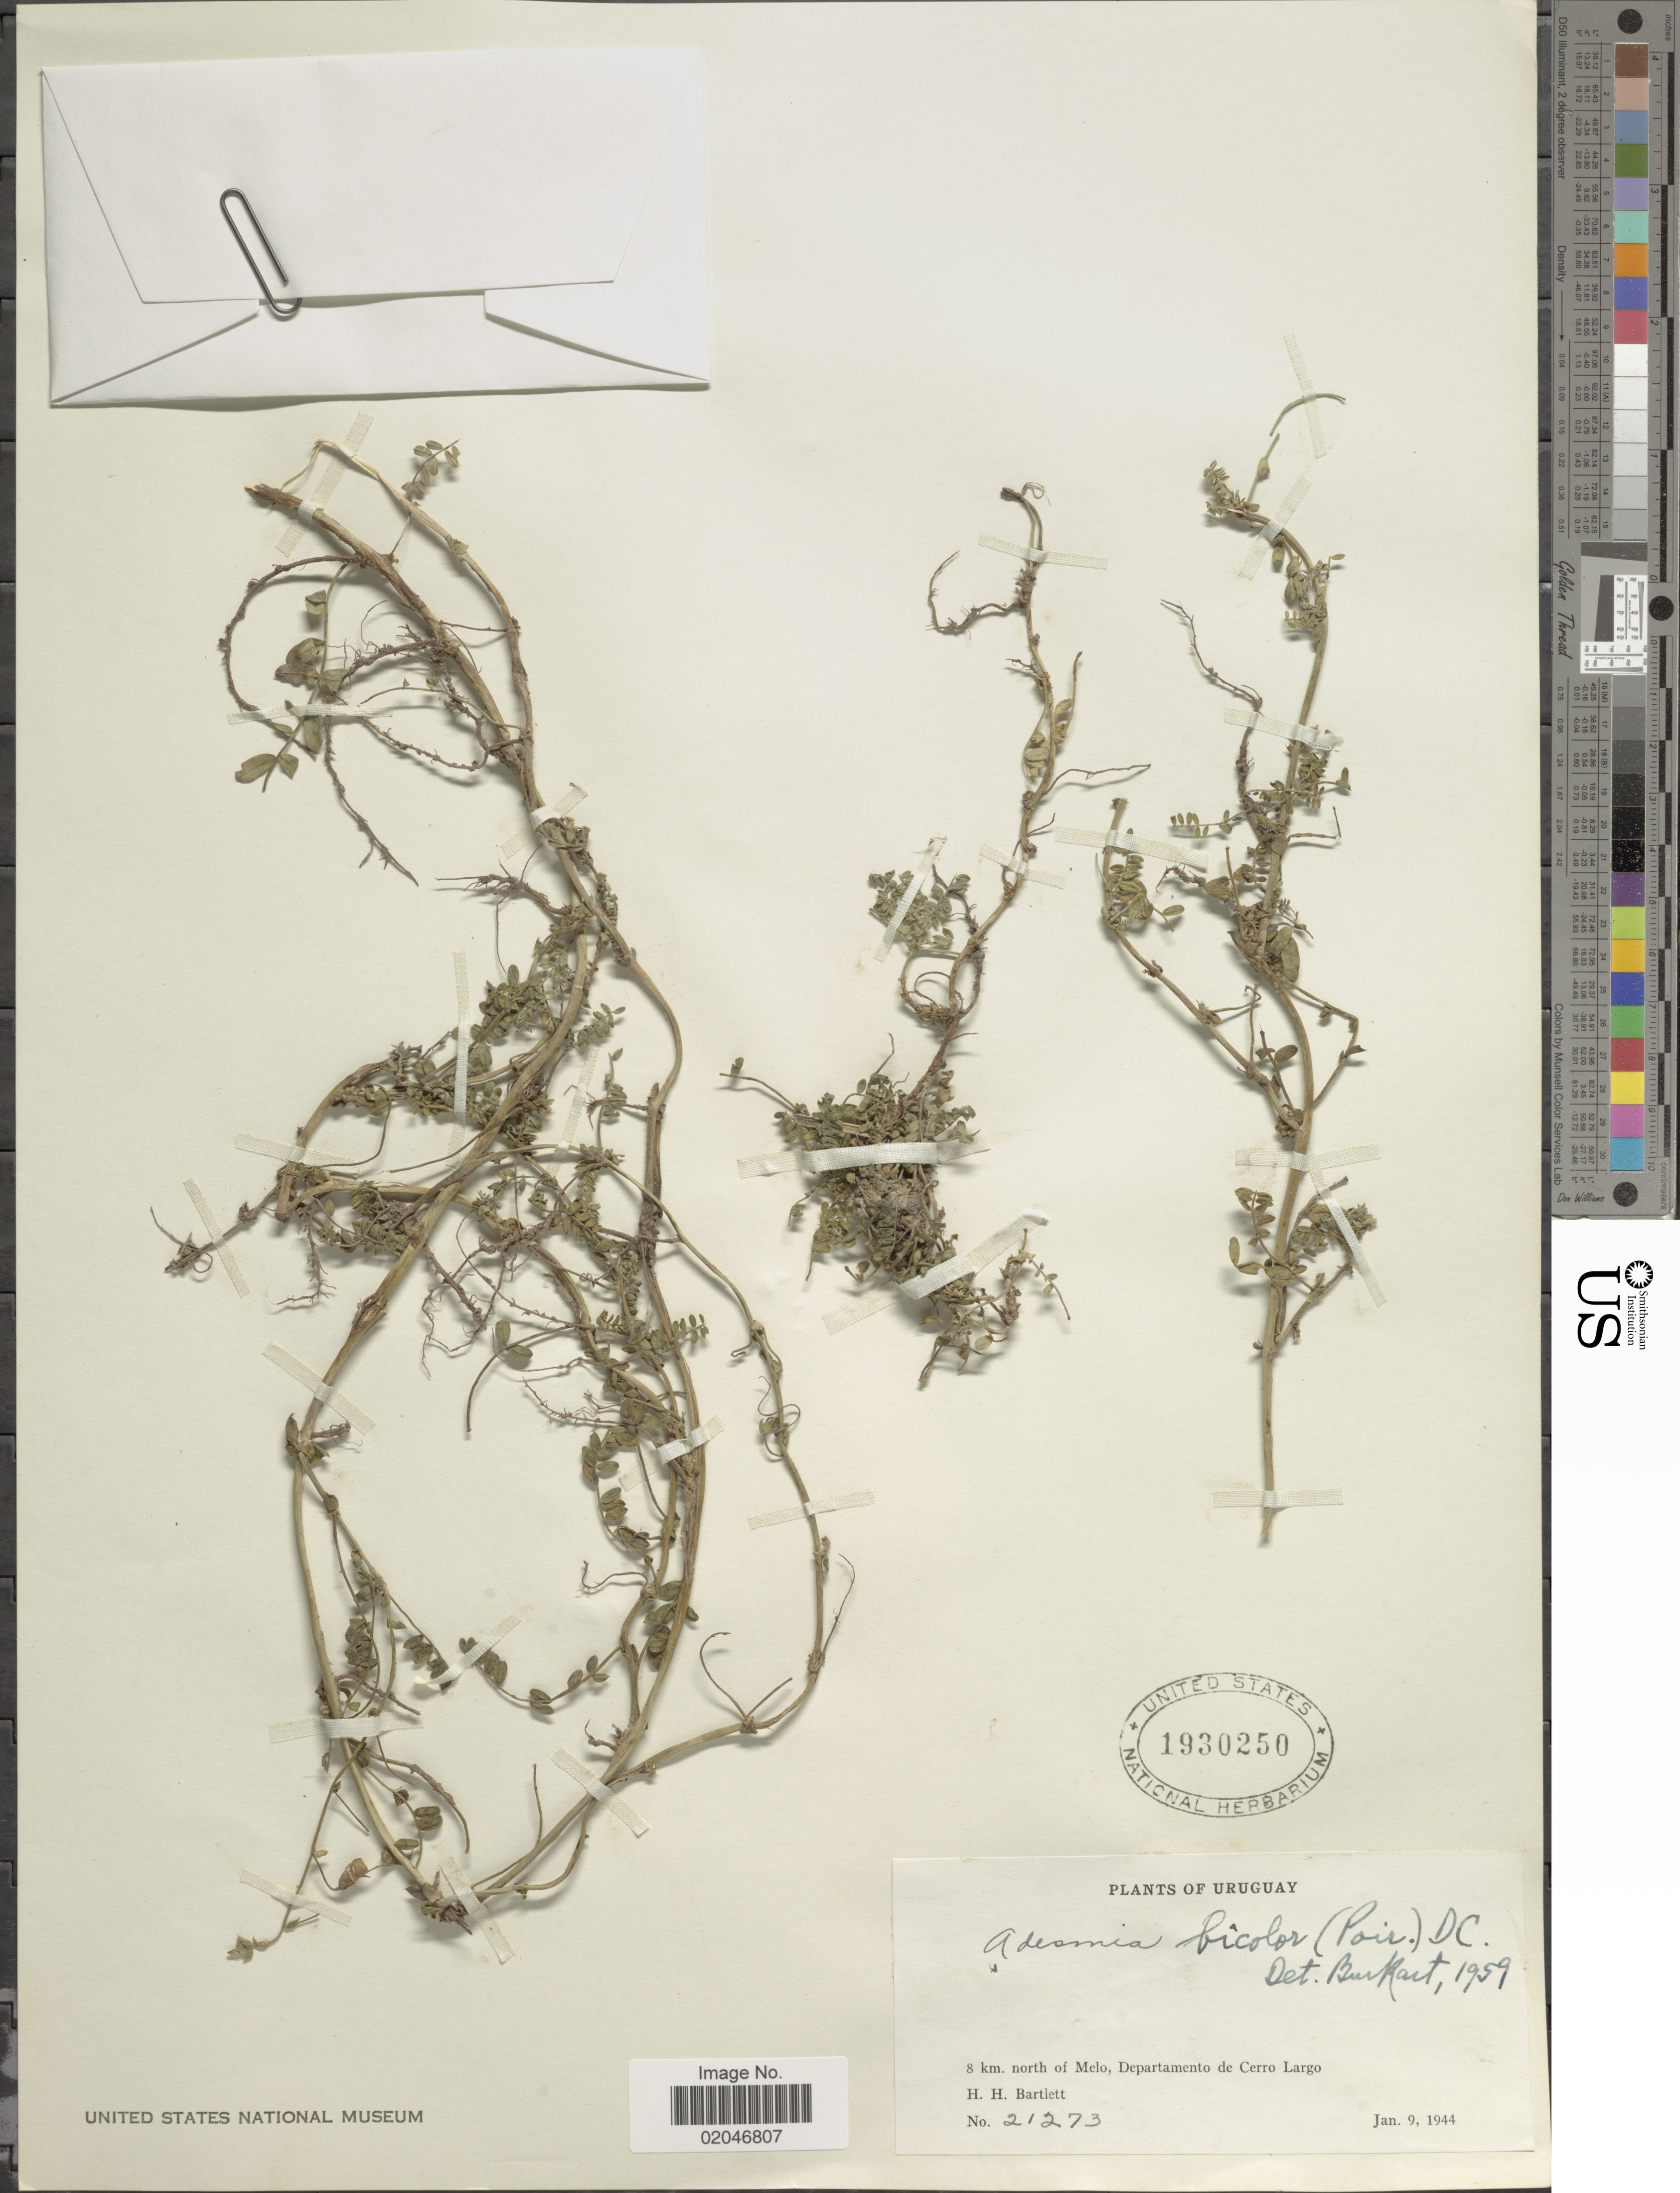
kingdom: Plantae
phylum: Tracheophyta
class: Magnoliopsida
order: Fabales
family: Fabaceae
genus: Adesmia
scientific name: Adesmia bicolor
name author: (Poir.) DC.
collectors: H. H. Bartlett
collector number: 21273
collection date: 1944-01-09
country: Uruguay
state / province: Cerro Largo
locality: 8 km north of Melo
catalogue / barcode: US 1930250